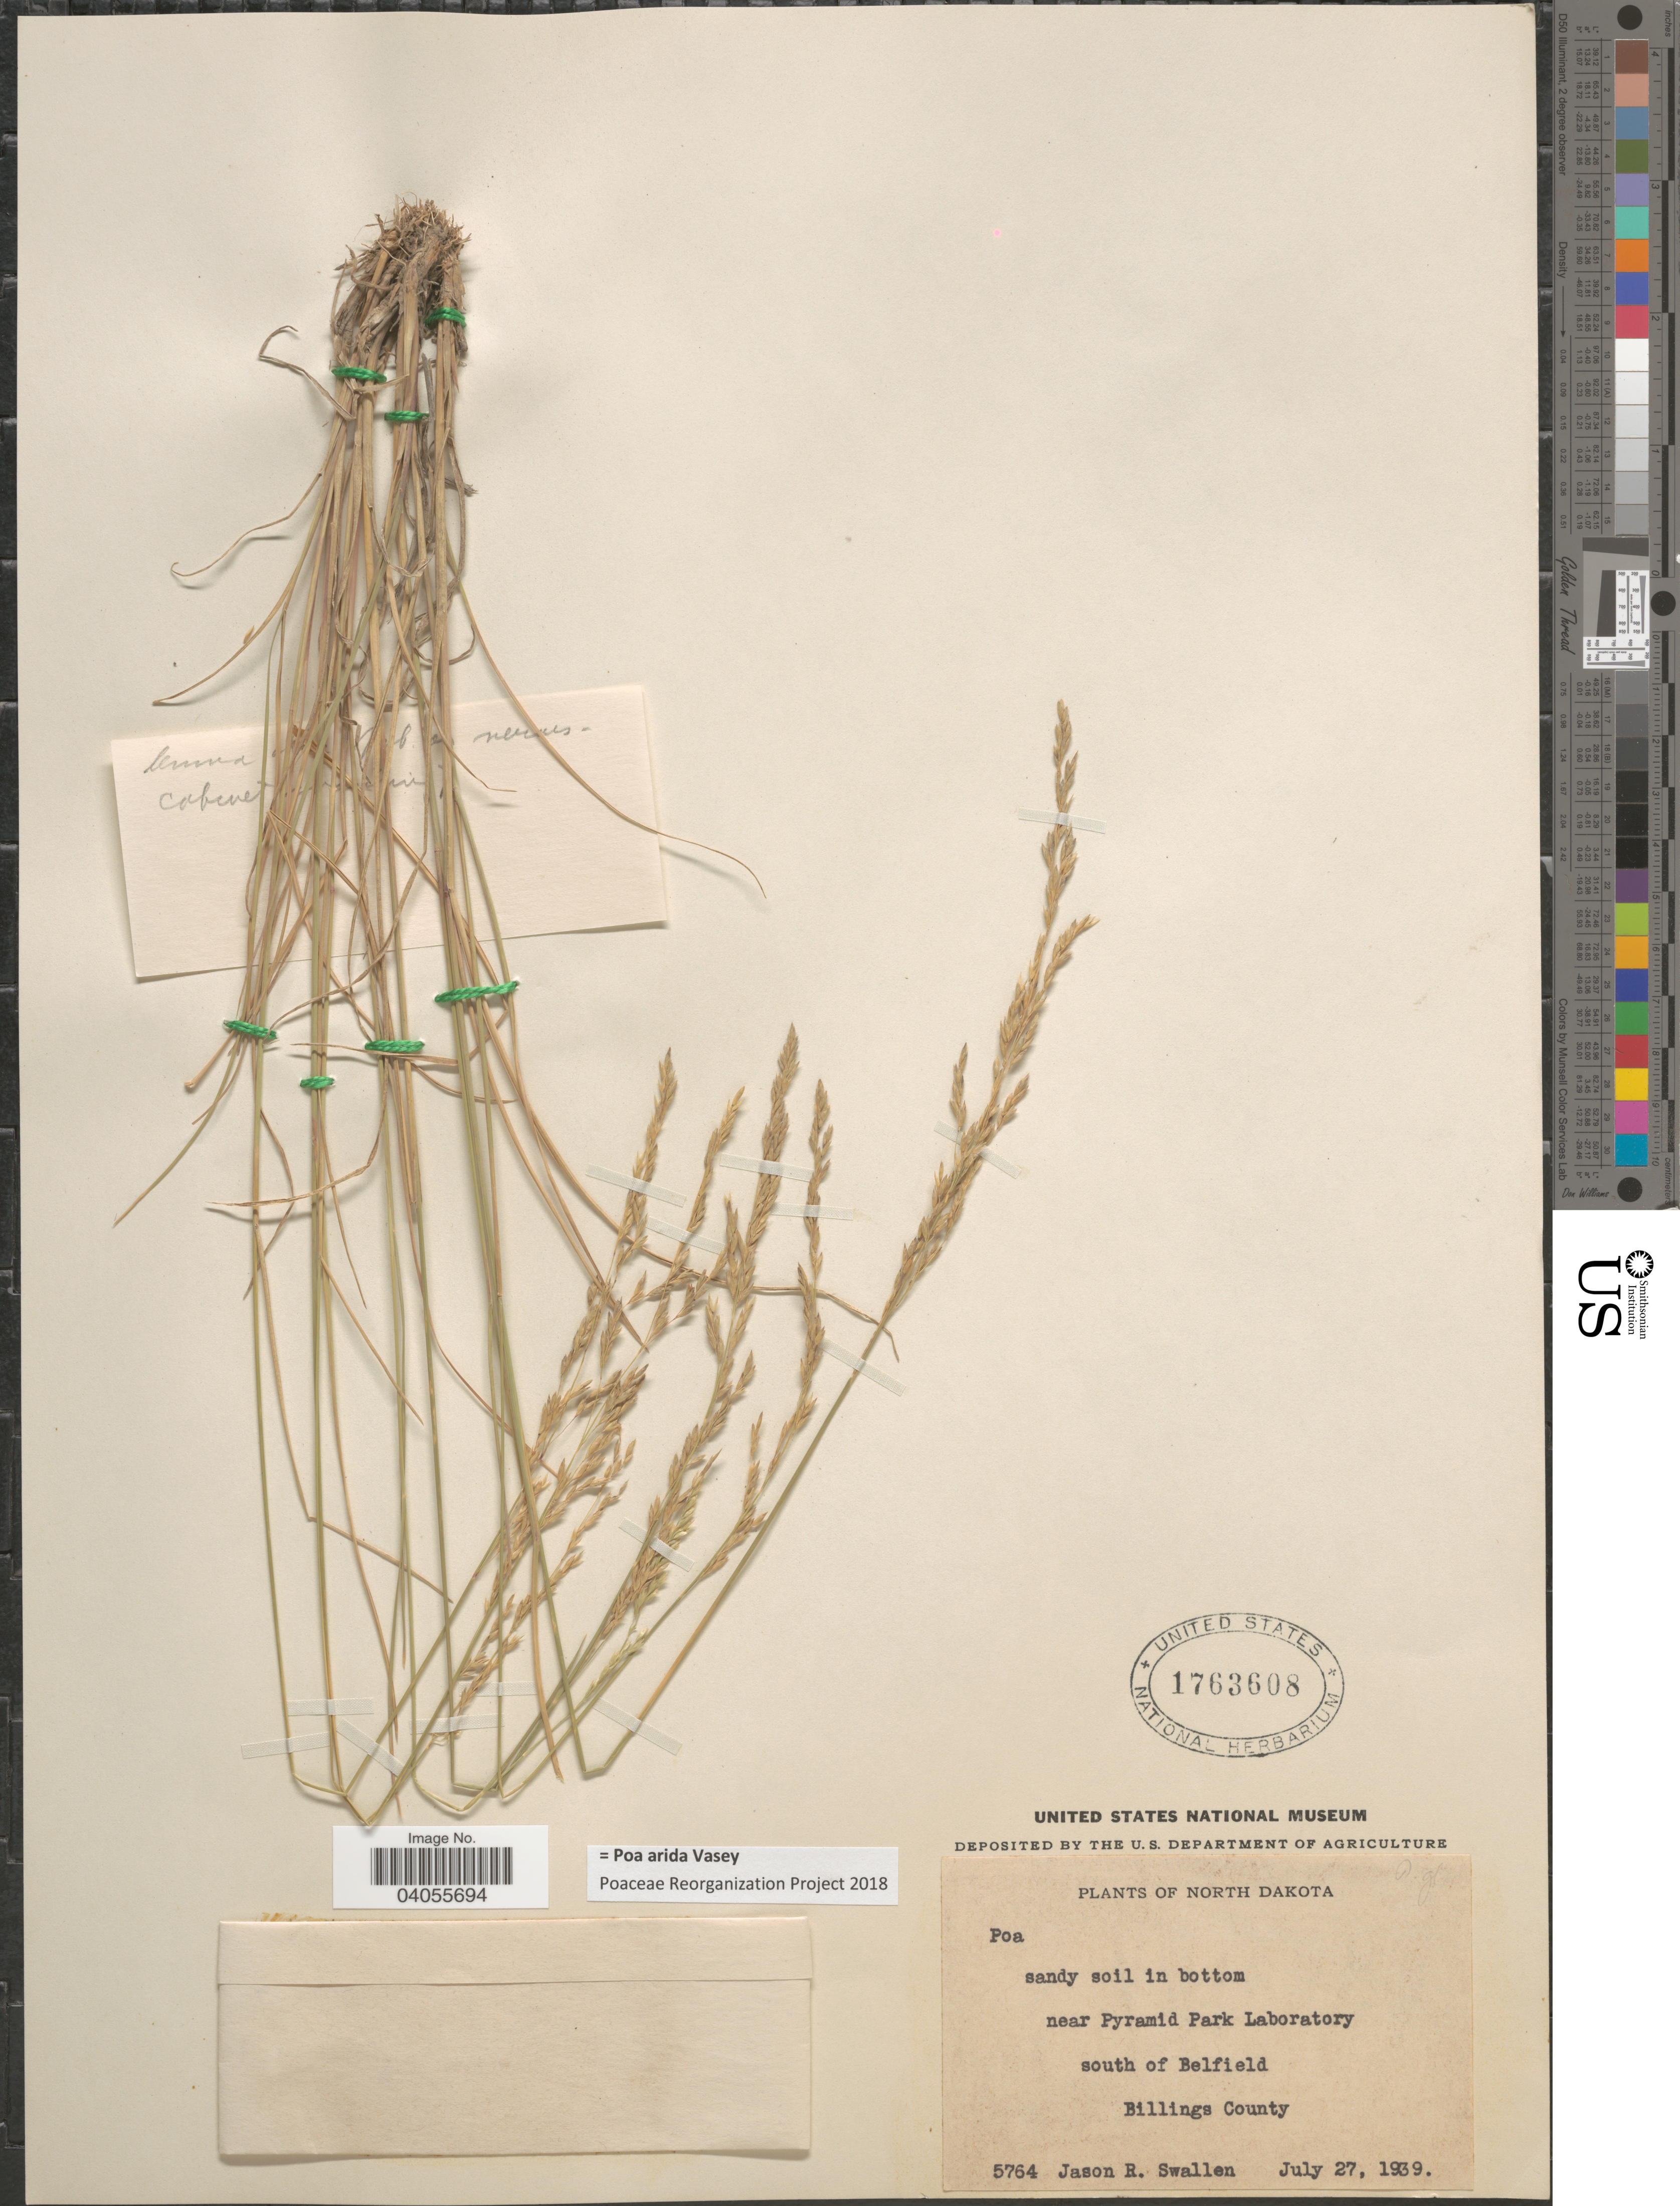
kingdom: Plantae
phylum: Tracheophyta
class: Liliopsida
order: Poales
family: Poaceae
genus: Poa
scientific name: Poa arida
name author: Vasey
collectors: J. R. Swallen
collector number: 5764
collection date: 1939-07-27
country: United States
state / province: North Dakota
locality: Sandy soil in bottom near Pyramid Park Laboratory. South of Belfield. Billings County.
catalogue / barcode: US 1763608